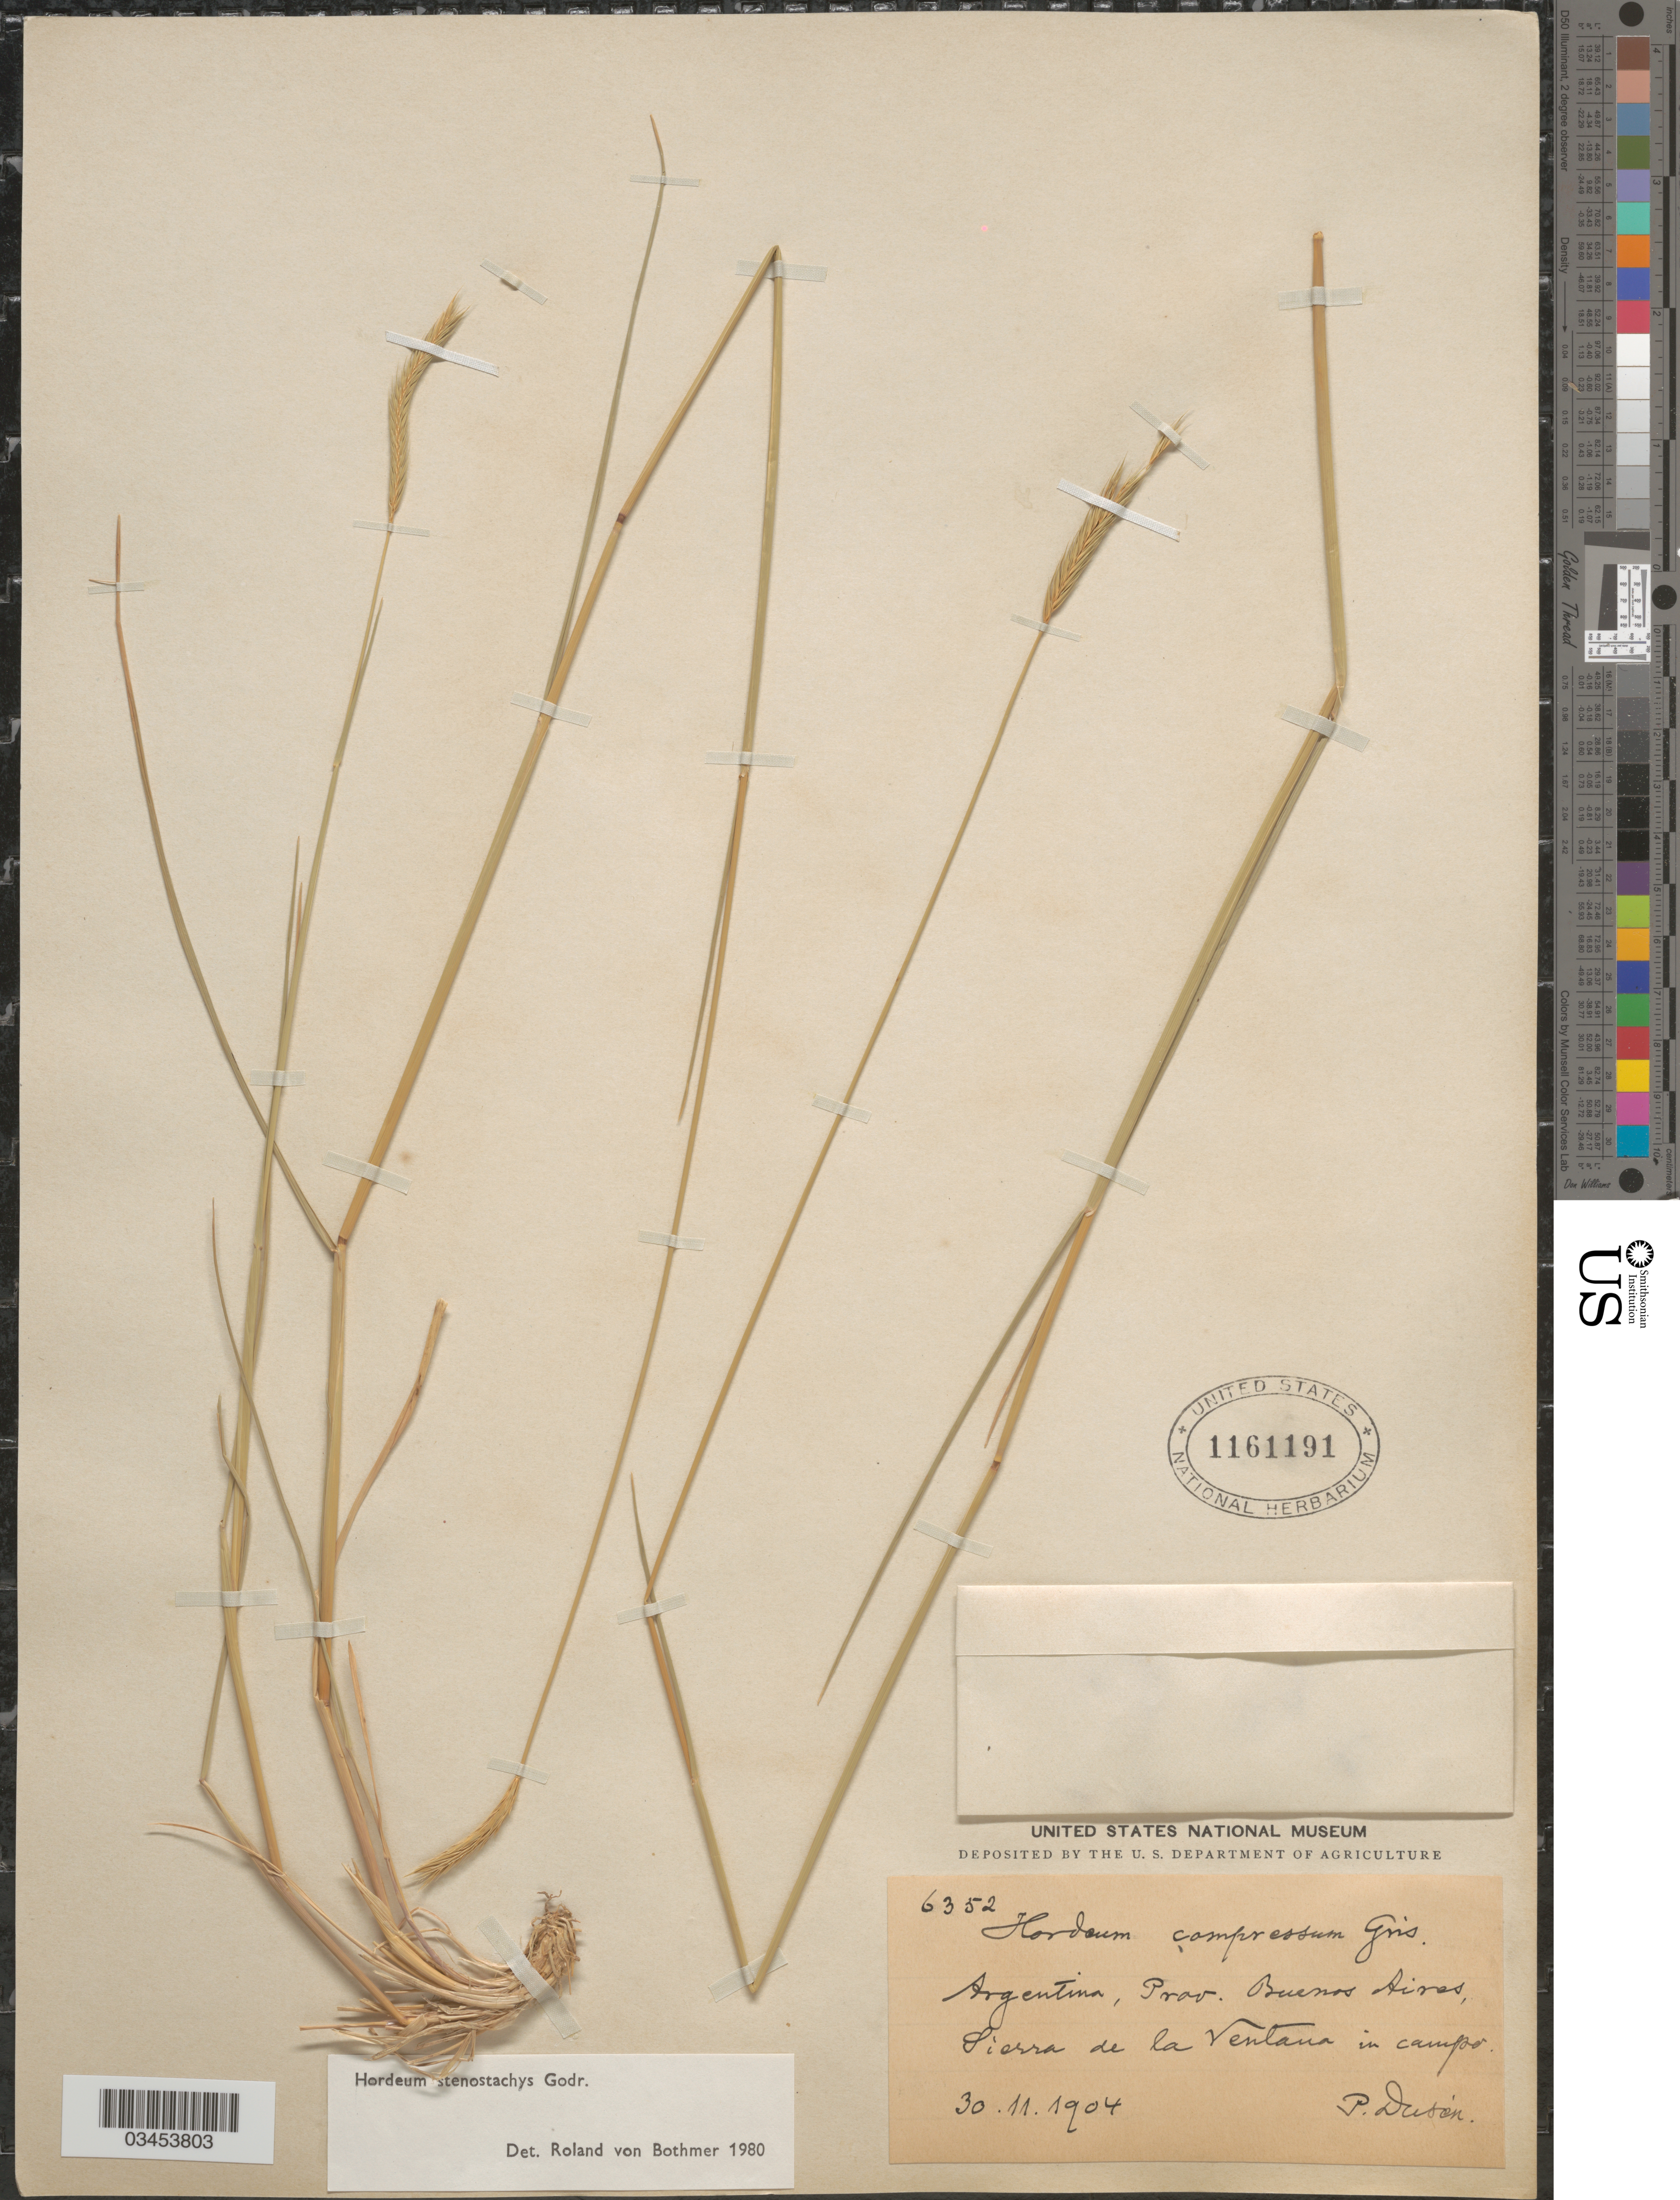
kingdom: Plantae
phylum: Tracheophyta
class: Liliopsida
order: Poales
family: Poaceae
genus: Hordeum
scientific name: Hordeum stenostachys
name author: Godr.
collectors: P. Dusén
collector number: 6352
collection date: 1904-11-30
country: Argentina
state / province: Buenos Aires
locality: Sierra de la Ventana in campo.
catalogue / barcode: US 1161191